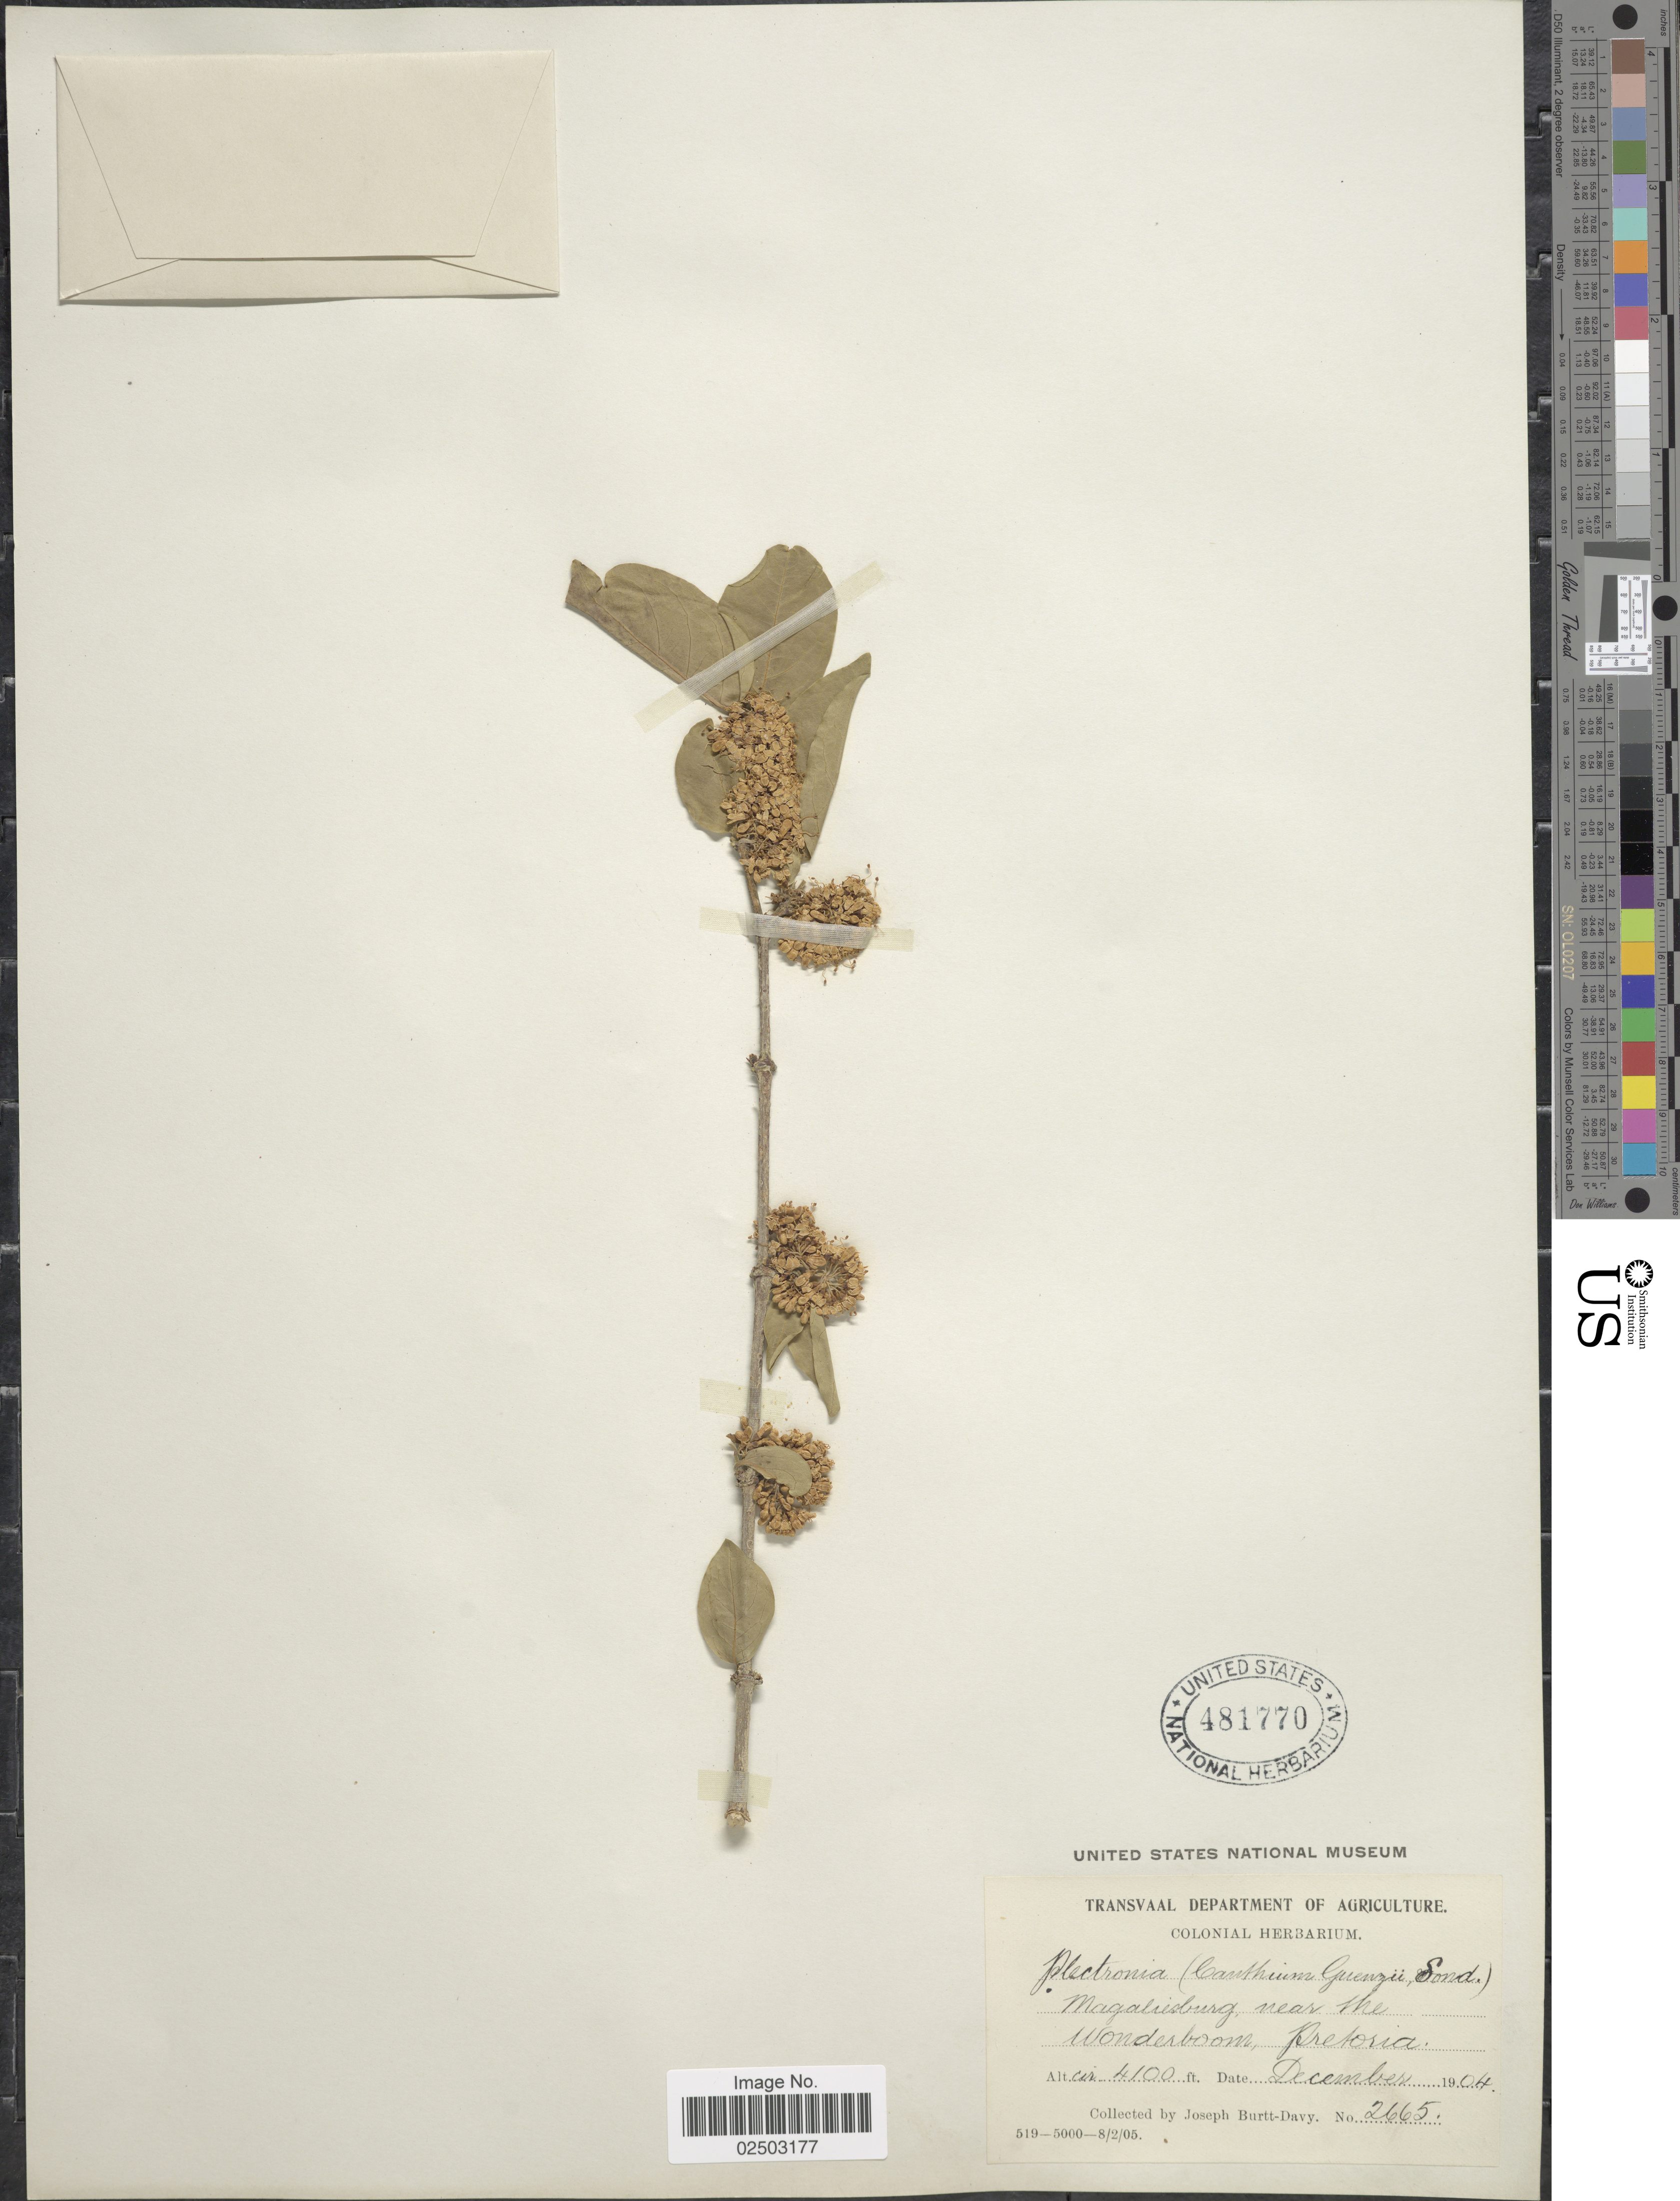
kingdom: Plantae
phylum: Tracheophyta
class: Magnoliopsida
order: Gentianales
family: Rubiaceae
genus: Canthium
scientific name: Canthium gueinzii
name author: Sond.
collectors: J. Burtt Davy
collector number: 2665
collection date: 1904-12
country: South Africa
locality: Magaliesburg, near the Wonderboom, Pretoria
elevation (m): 1250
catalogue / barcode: US 481770